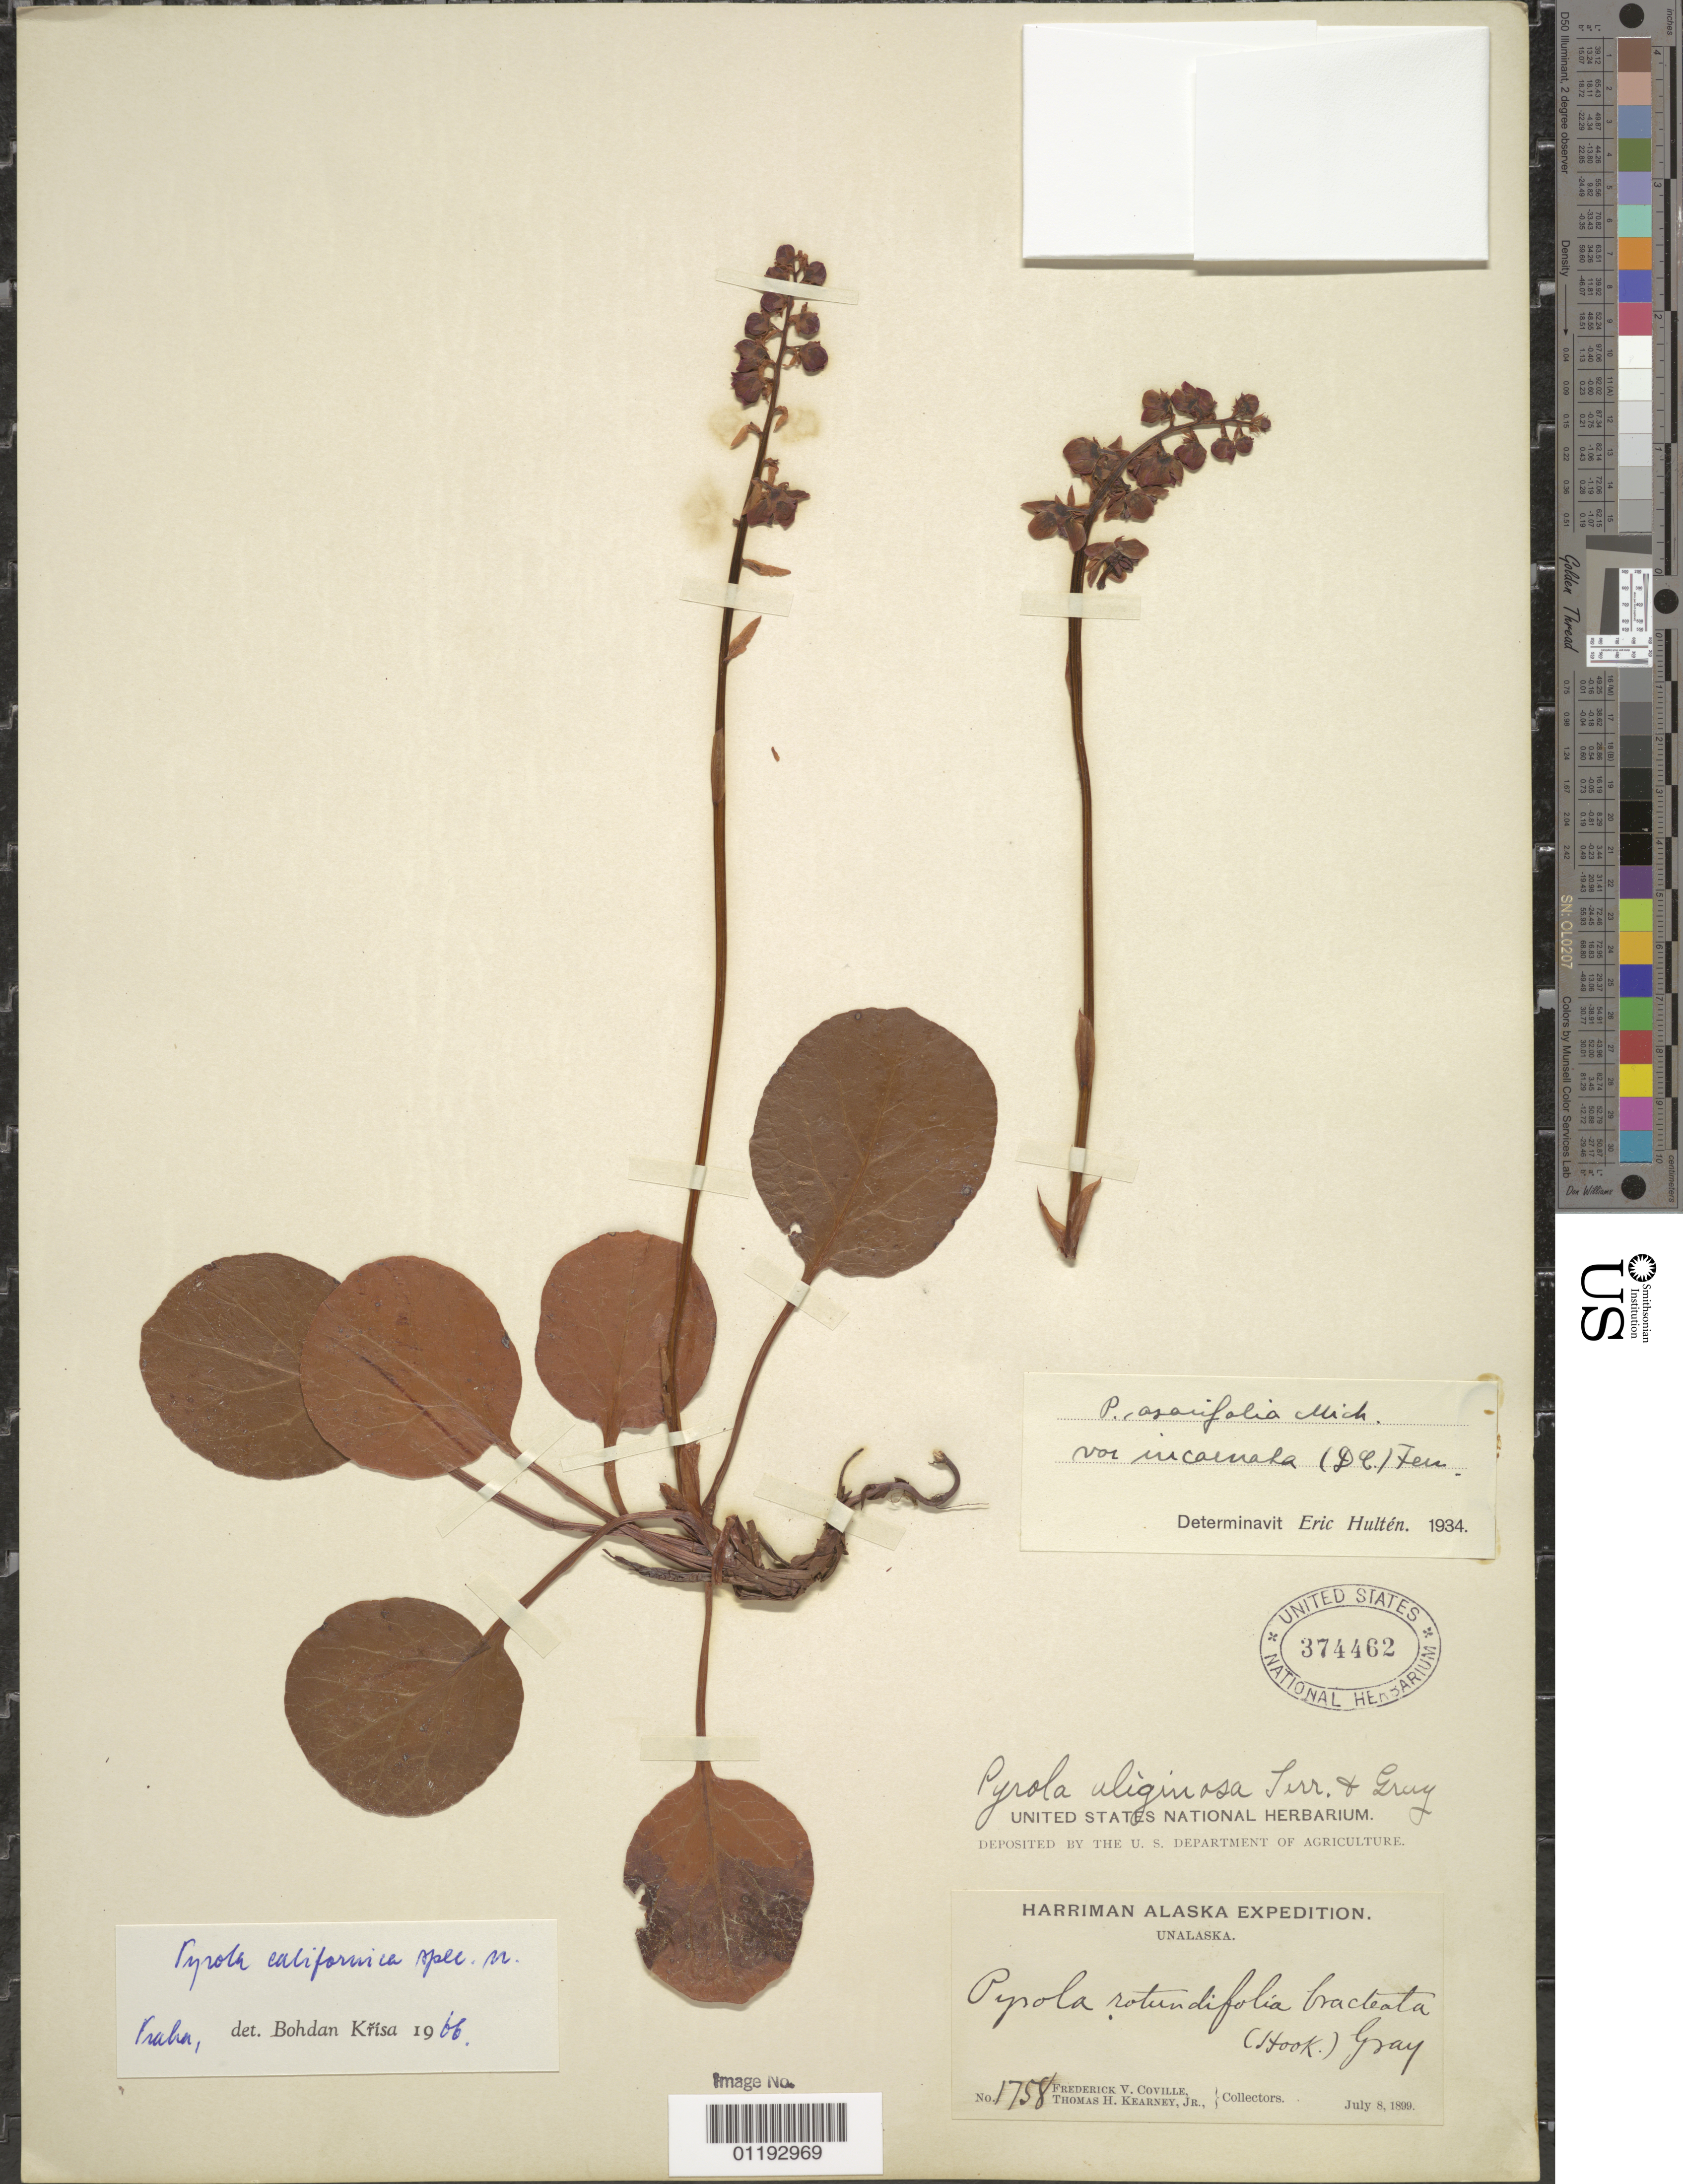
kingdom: Plantae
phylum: Tracheophyta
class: Magnoliopsida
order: Ericales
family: Ericaceae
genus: Pyrola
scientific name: Pyrola californica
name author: Krísa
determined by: Krísa, B.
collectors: F. V. Coville & T. H. Kearney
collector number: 1758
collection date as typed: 08 Jul 1899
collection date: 1899-07-08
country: United States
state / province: Alaska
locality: Unalaska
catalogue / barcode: US 374462